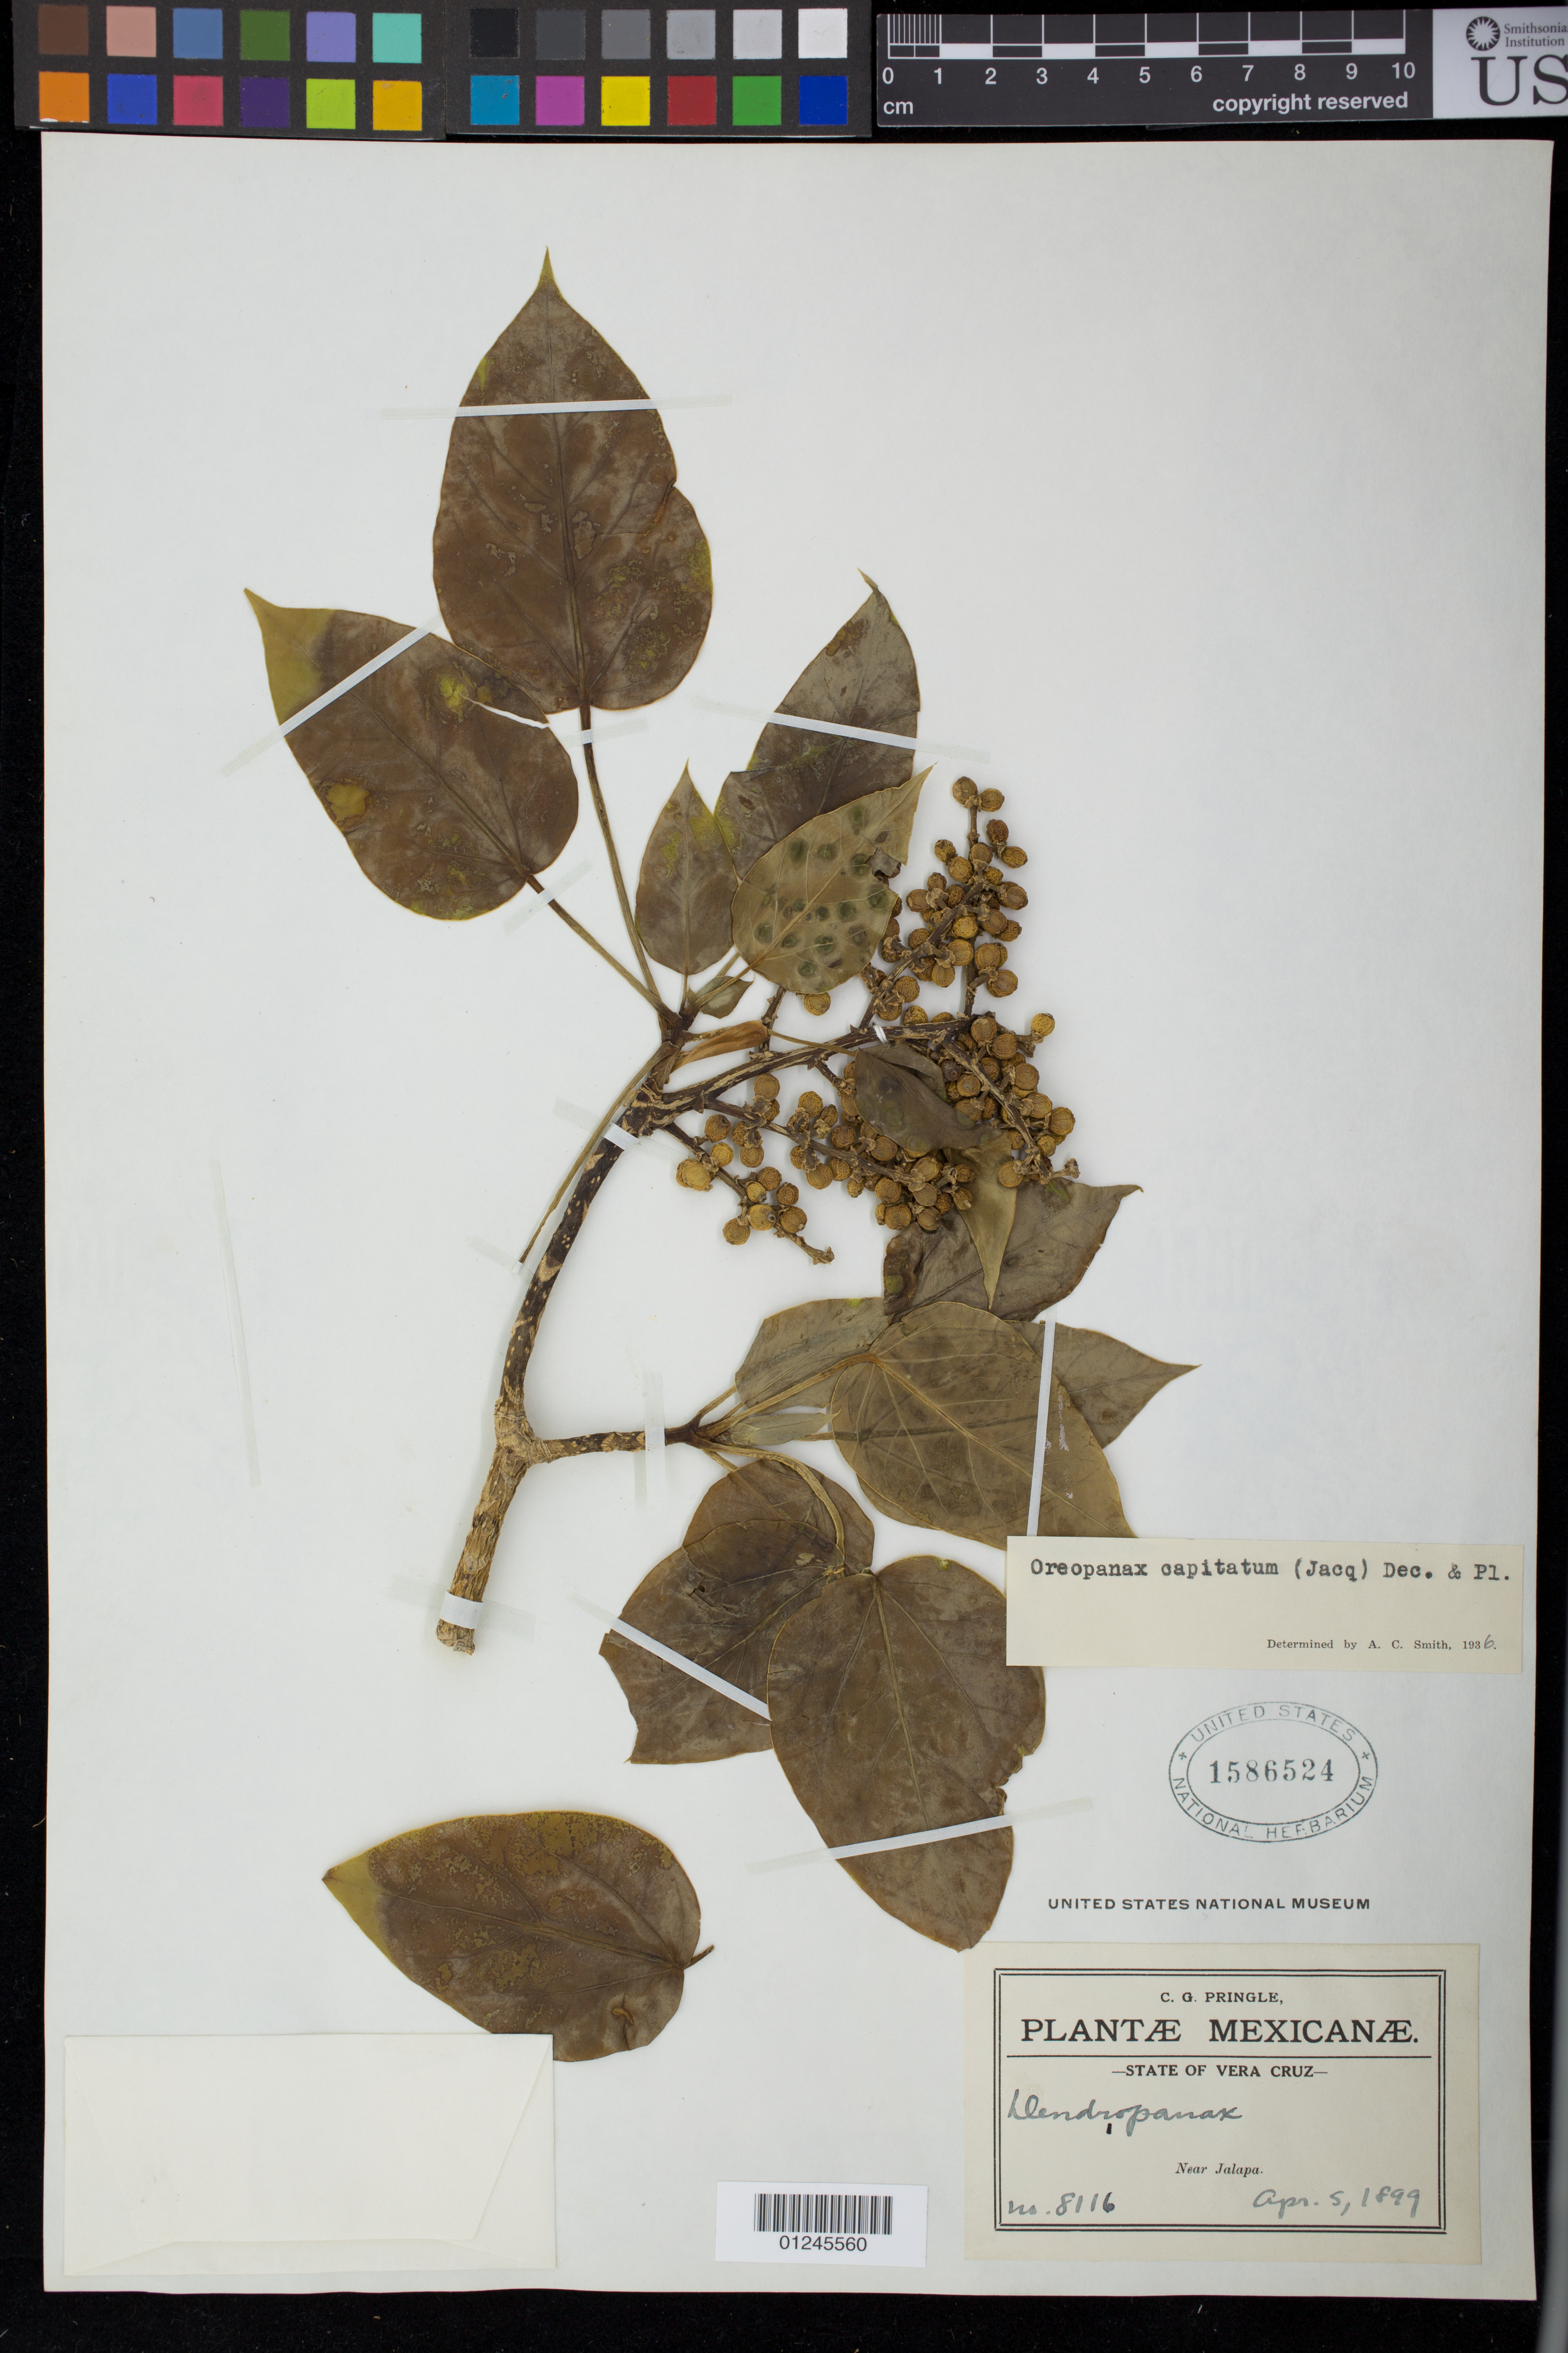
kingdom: Plantae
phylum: Tracheophyta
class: Magnoliopsida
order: Apiales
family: Araliaceae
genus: Oreopanax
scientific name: Oreopanax capitatus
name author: (Jacq.) Decne. & Planch.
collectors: C. G. Pringle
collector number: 8116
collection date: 1899-04-05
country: Mexico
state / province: Veracruz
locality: State of Vera Cruz. Near Jalapa.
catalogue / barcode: US 1586524